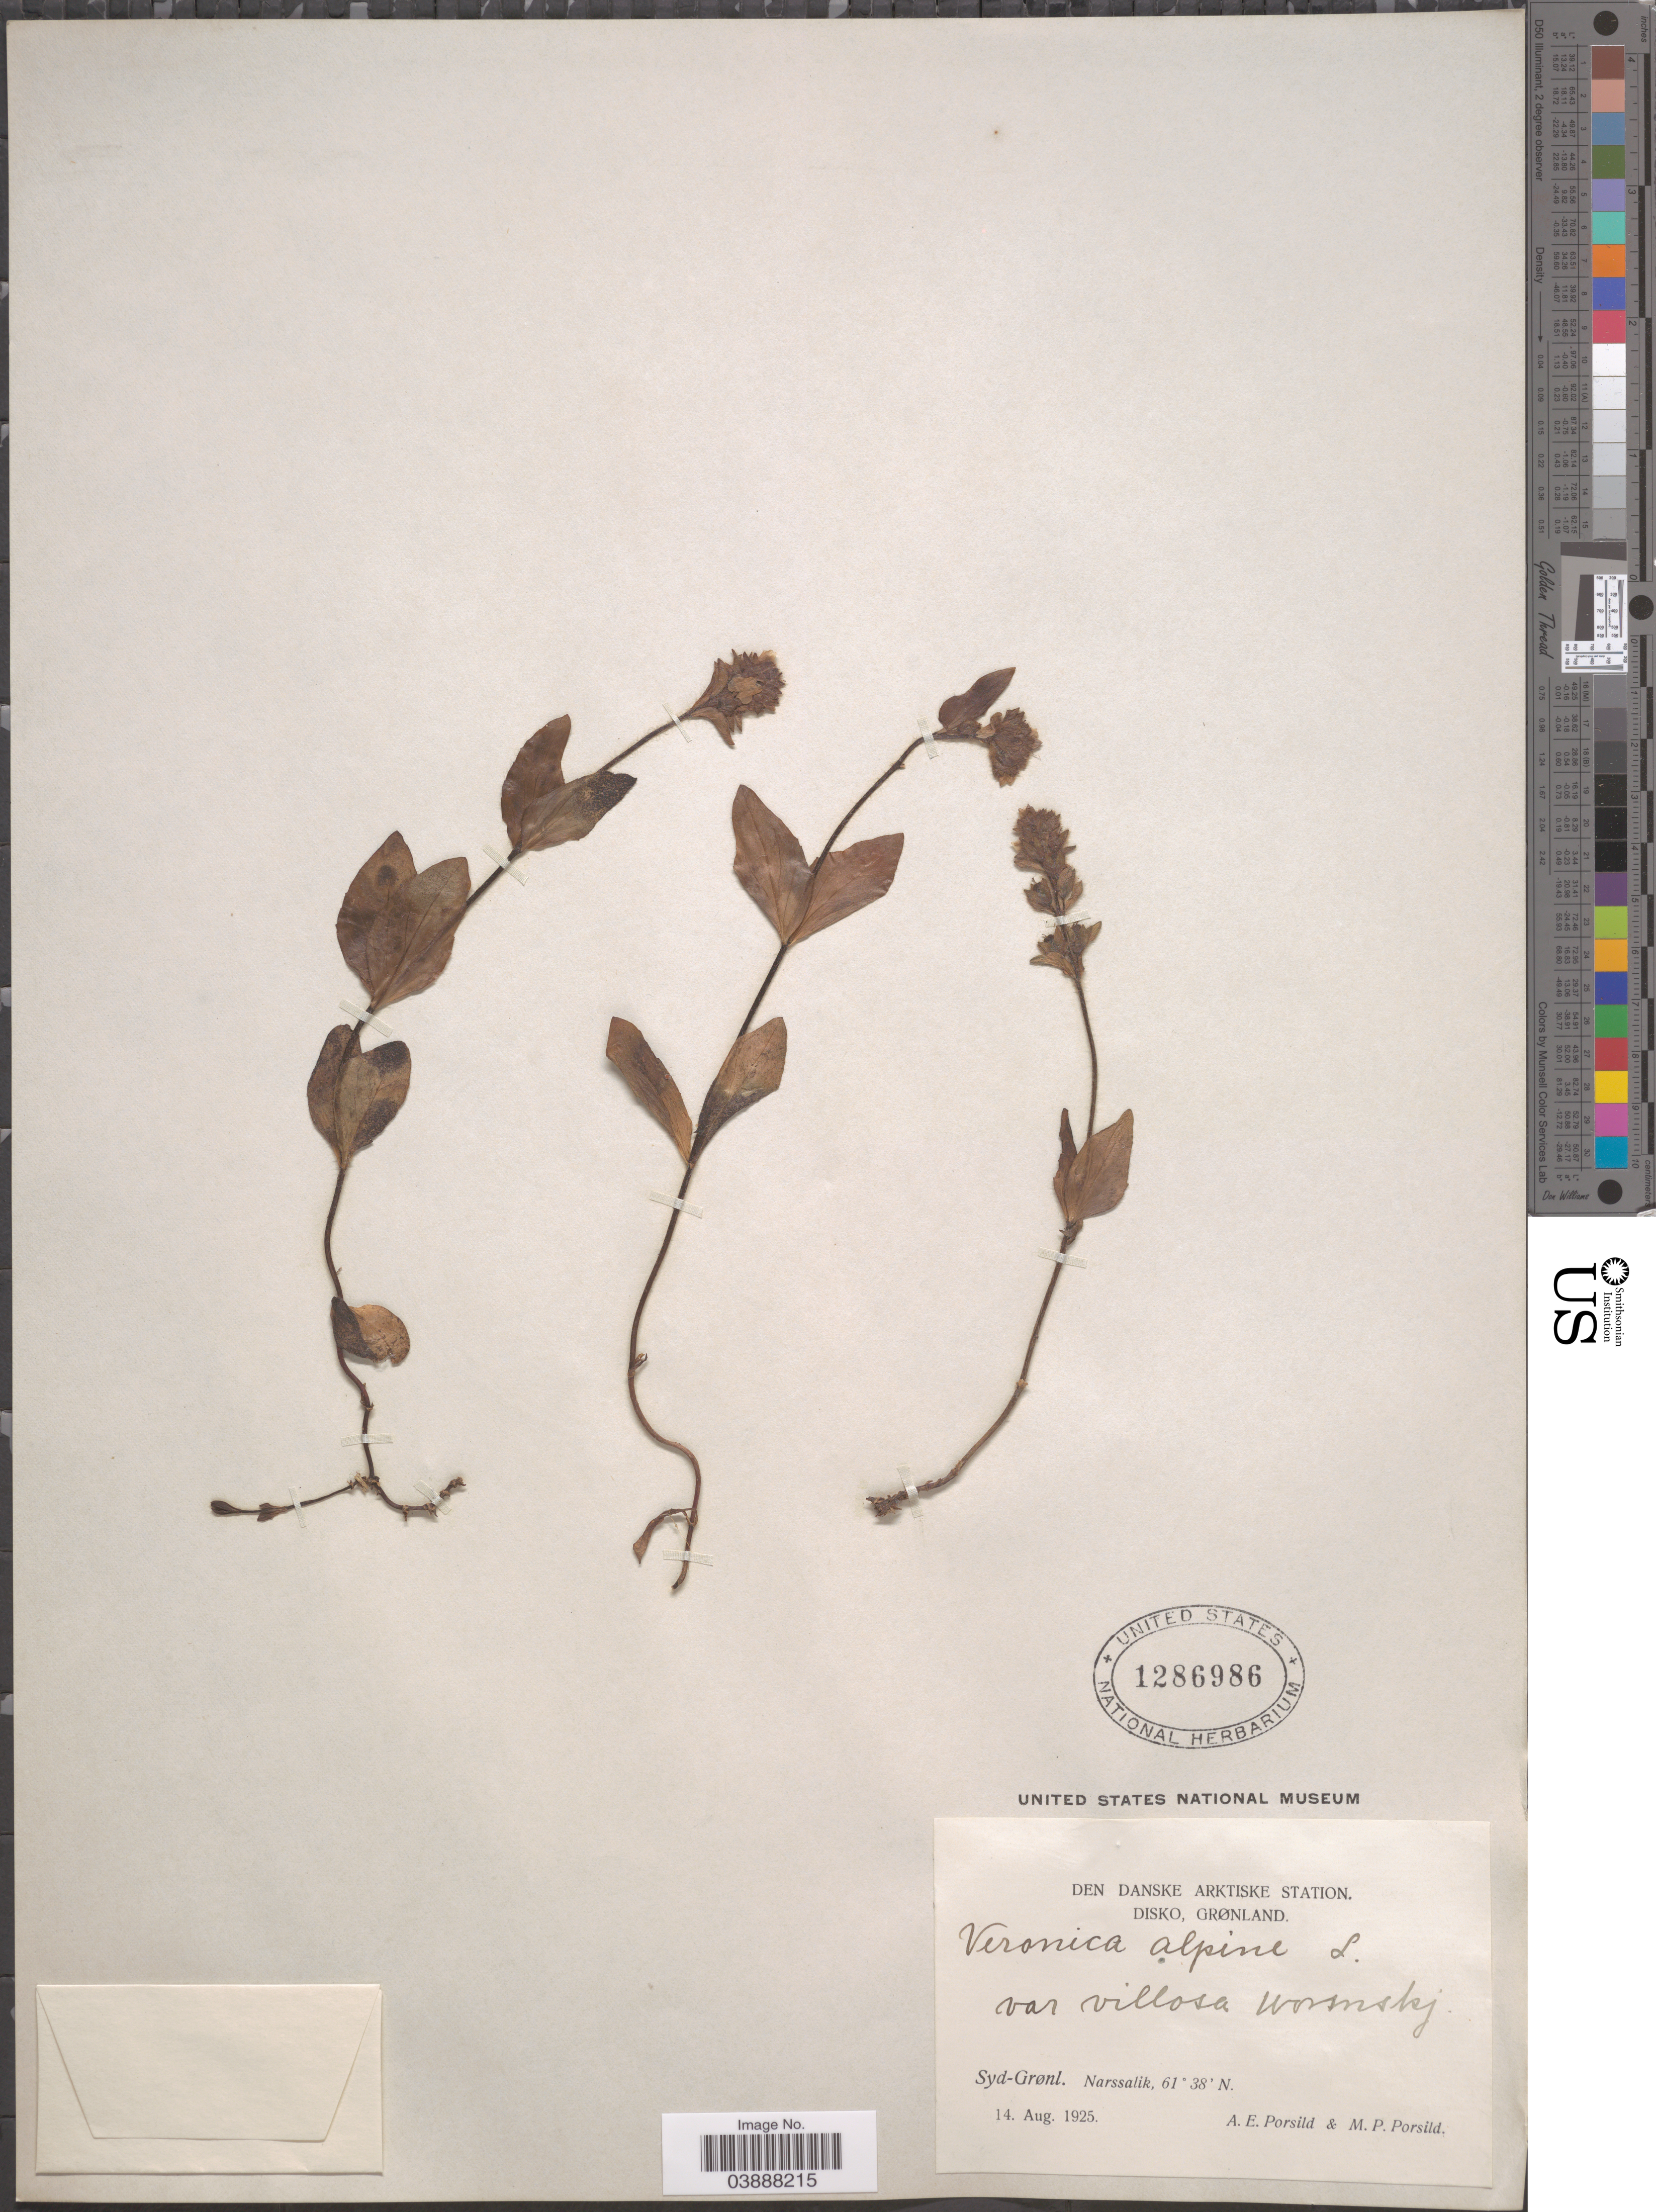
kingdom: Plantae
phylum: Tracheophyta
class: Magnoliopsida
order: Lamiales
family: Plantaginaceae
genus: Veronica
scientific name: Veronica wormskjoldii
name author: Roem. & Schult.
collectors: A. E. Porsild & M. P. Porsild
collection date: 1925-08-14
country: Greenland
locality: Den Danske Arktiske Station. Disko. Grønland. Syd-Gronl. Narssalik.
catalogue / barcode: US 1286986